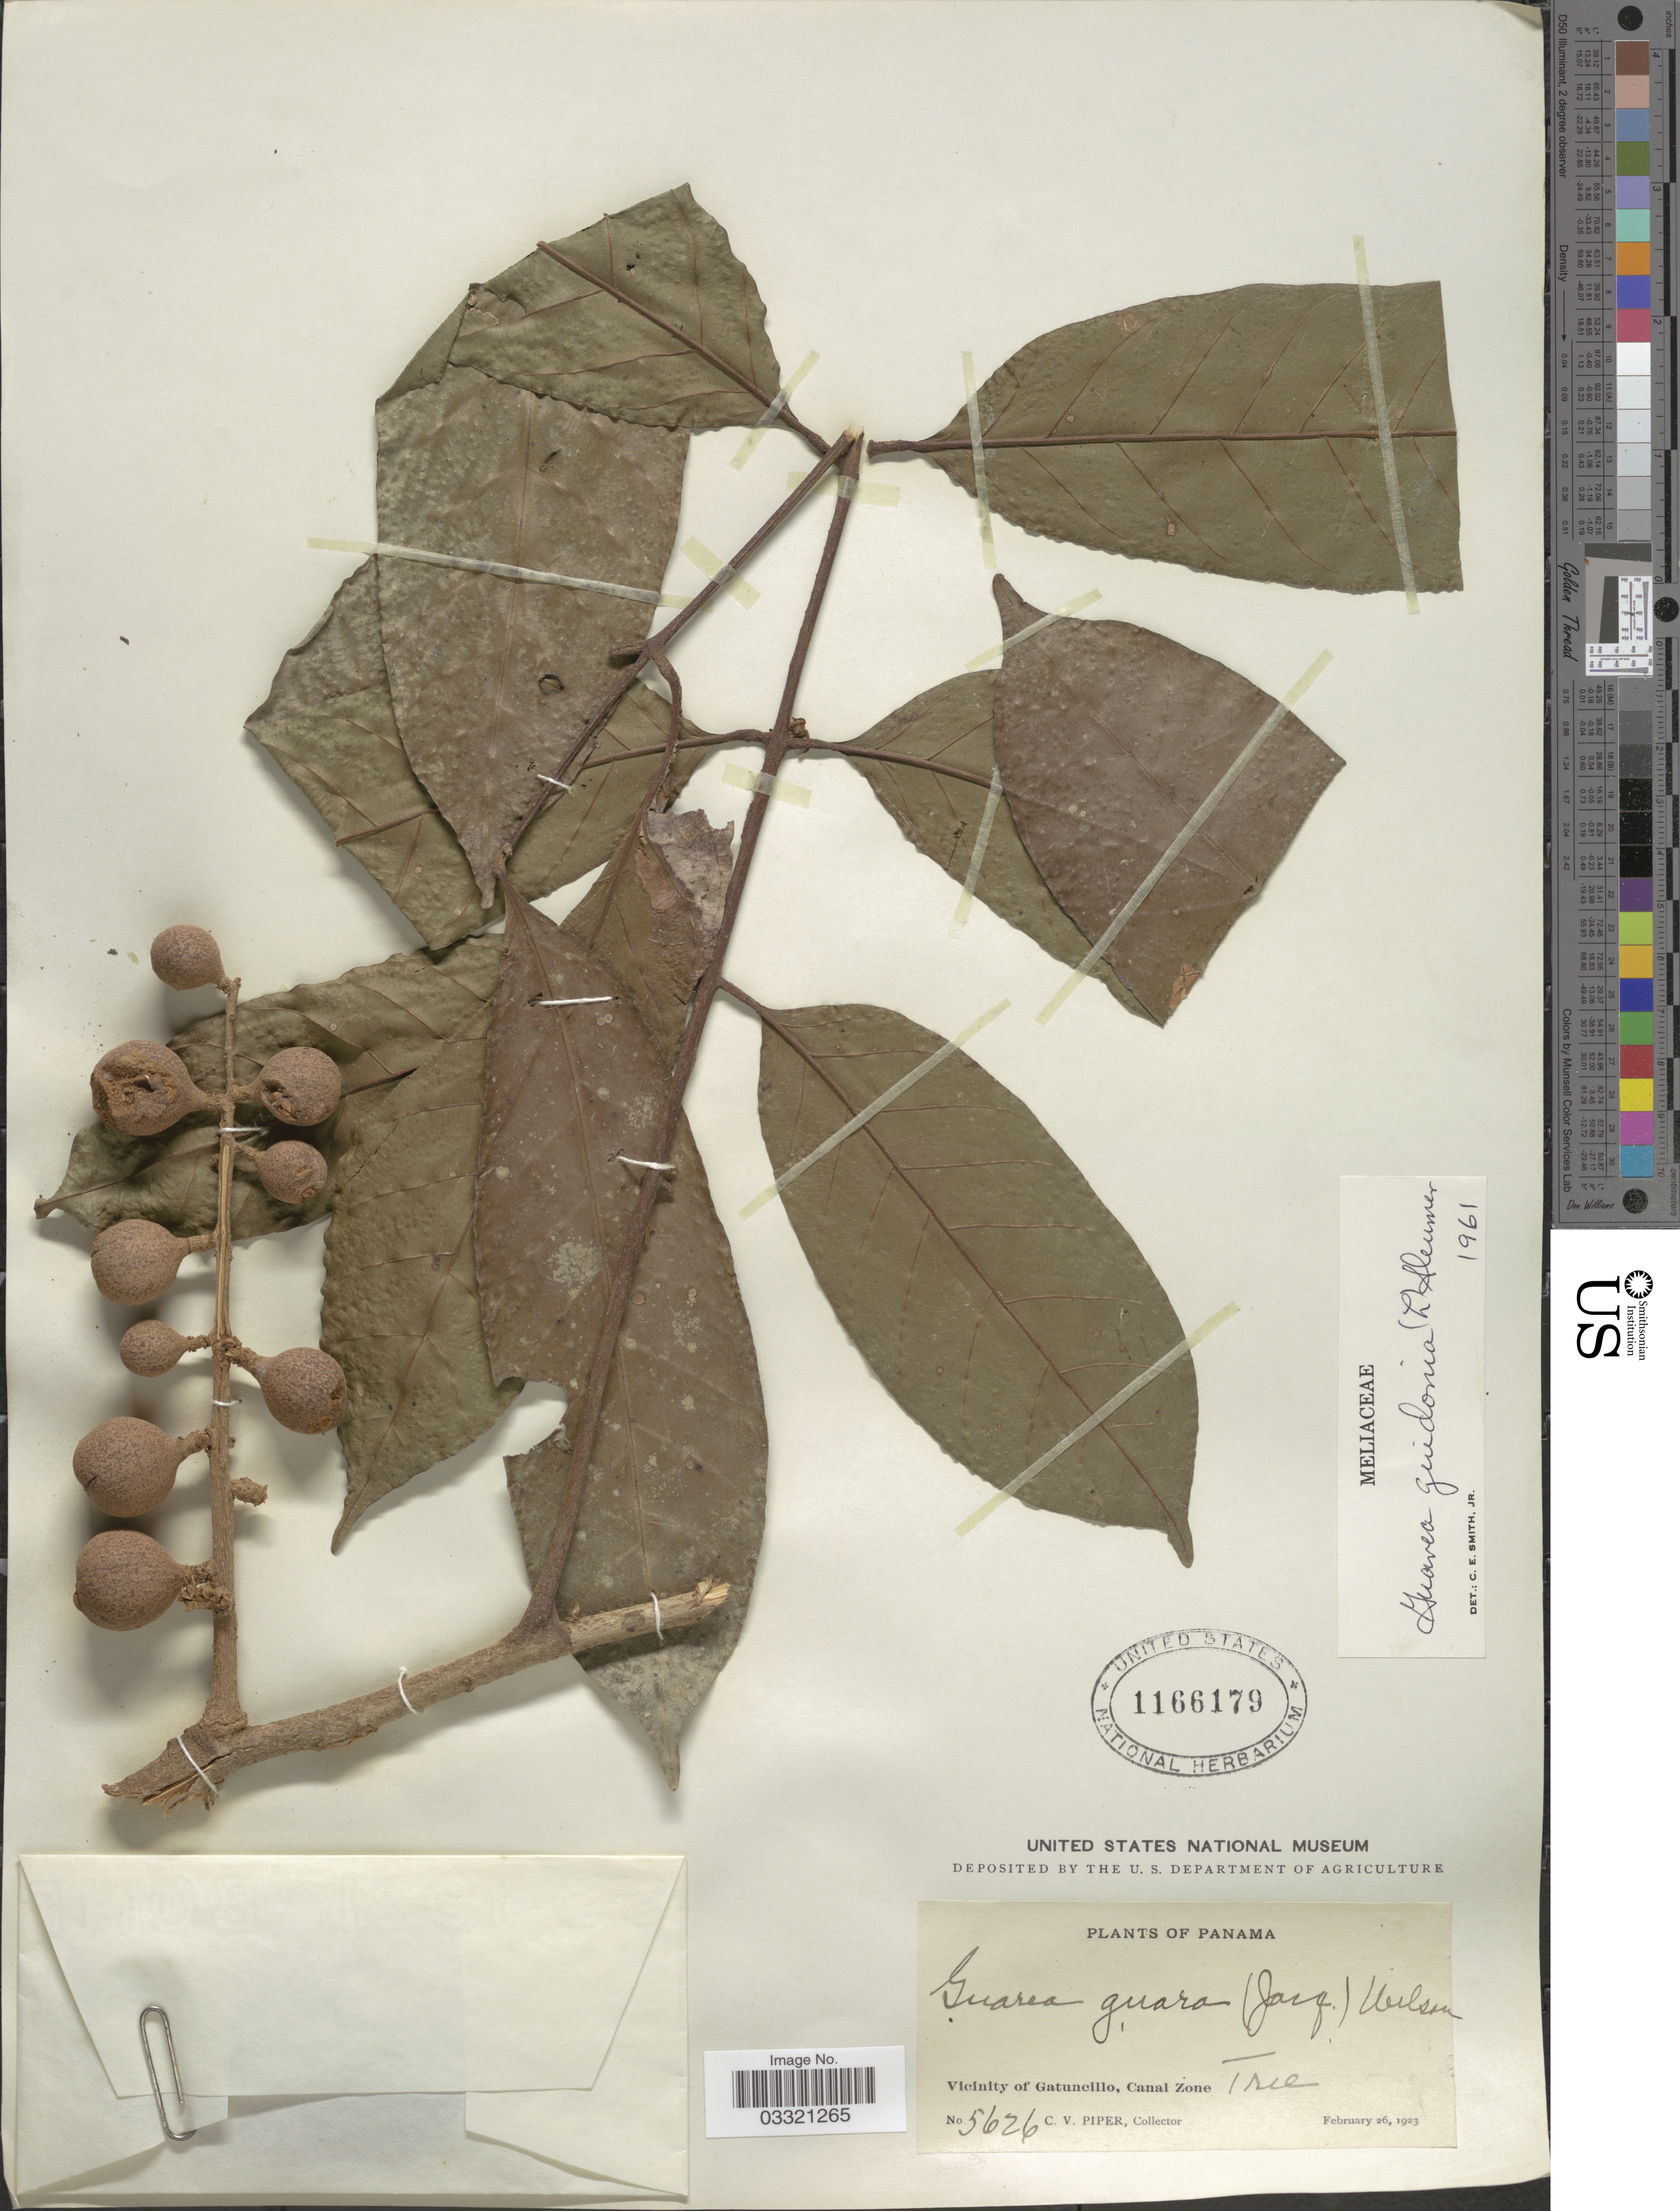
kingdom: Plantae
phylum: Tracheophyta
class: Magnoliopsida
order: Sapindales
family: Meliaceae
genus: Guarea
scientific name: Guarea guidonia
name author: (L.) Sleumer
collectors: C. V. Piper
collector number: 5626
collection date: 1923-02-26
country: Panama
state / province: Colón / Panamá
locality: Vicinity of Gatuncillo, Canal Zone.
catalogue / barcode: US 1166179